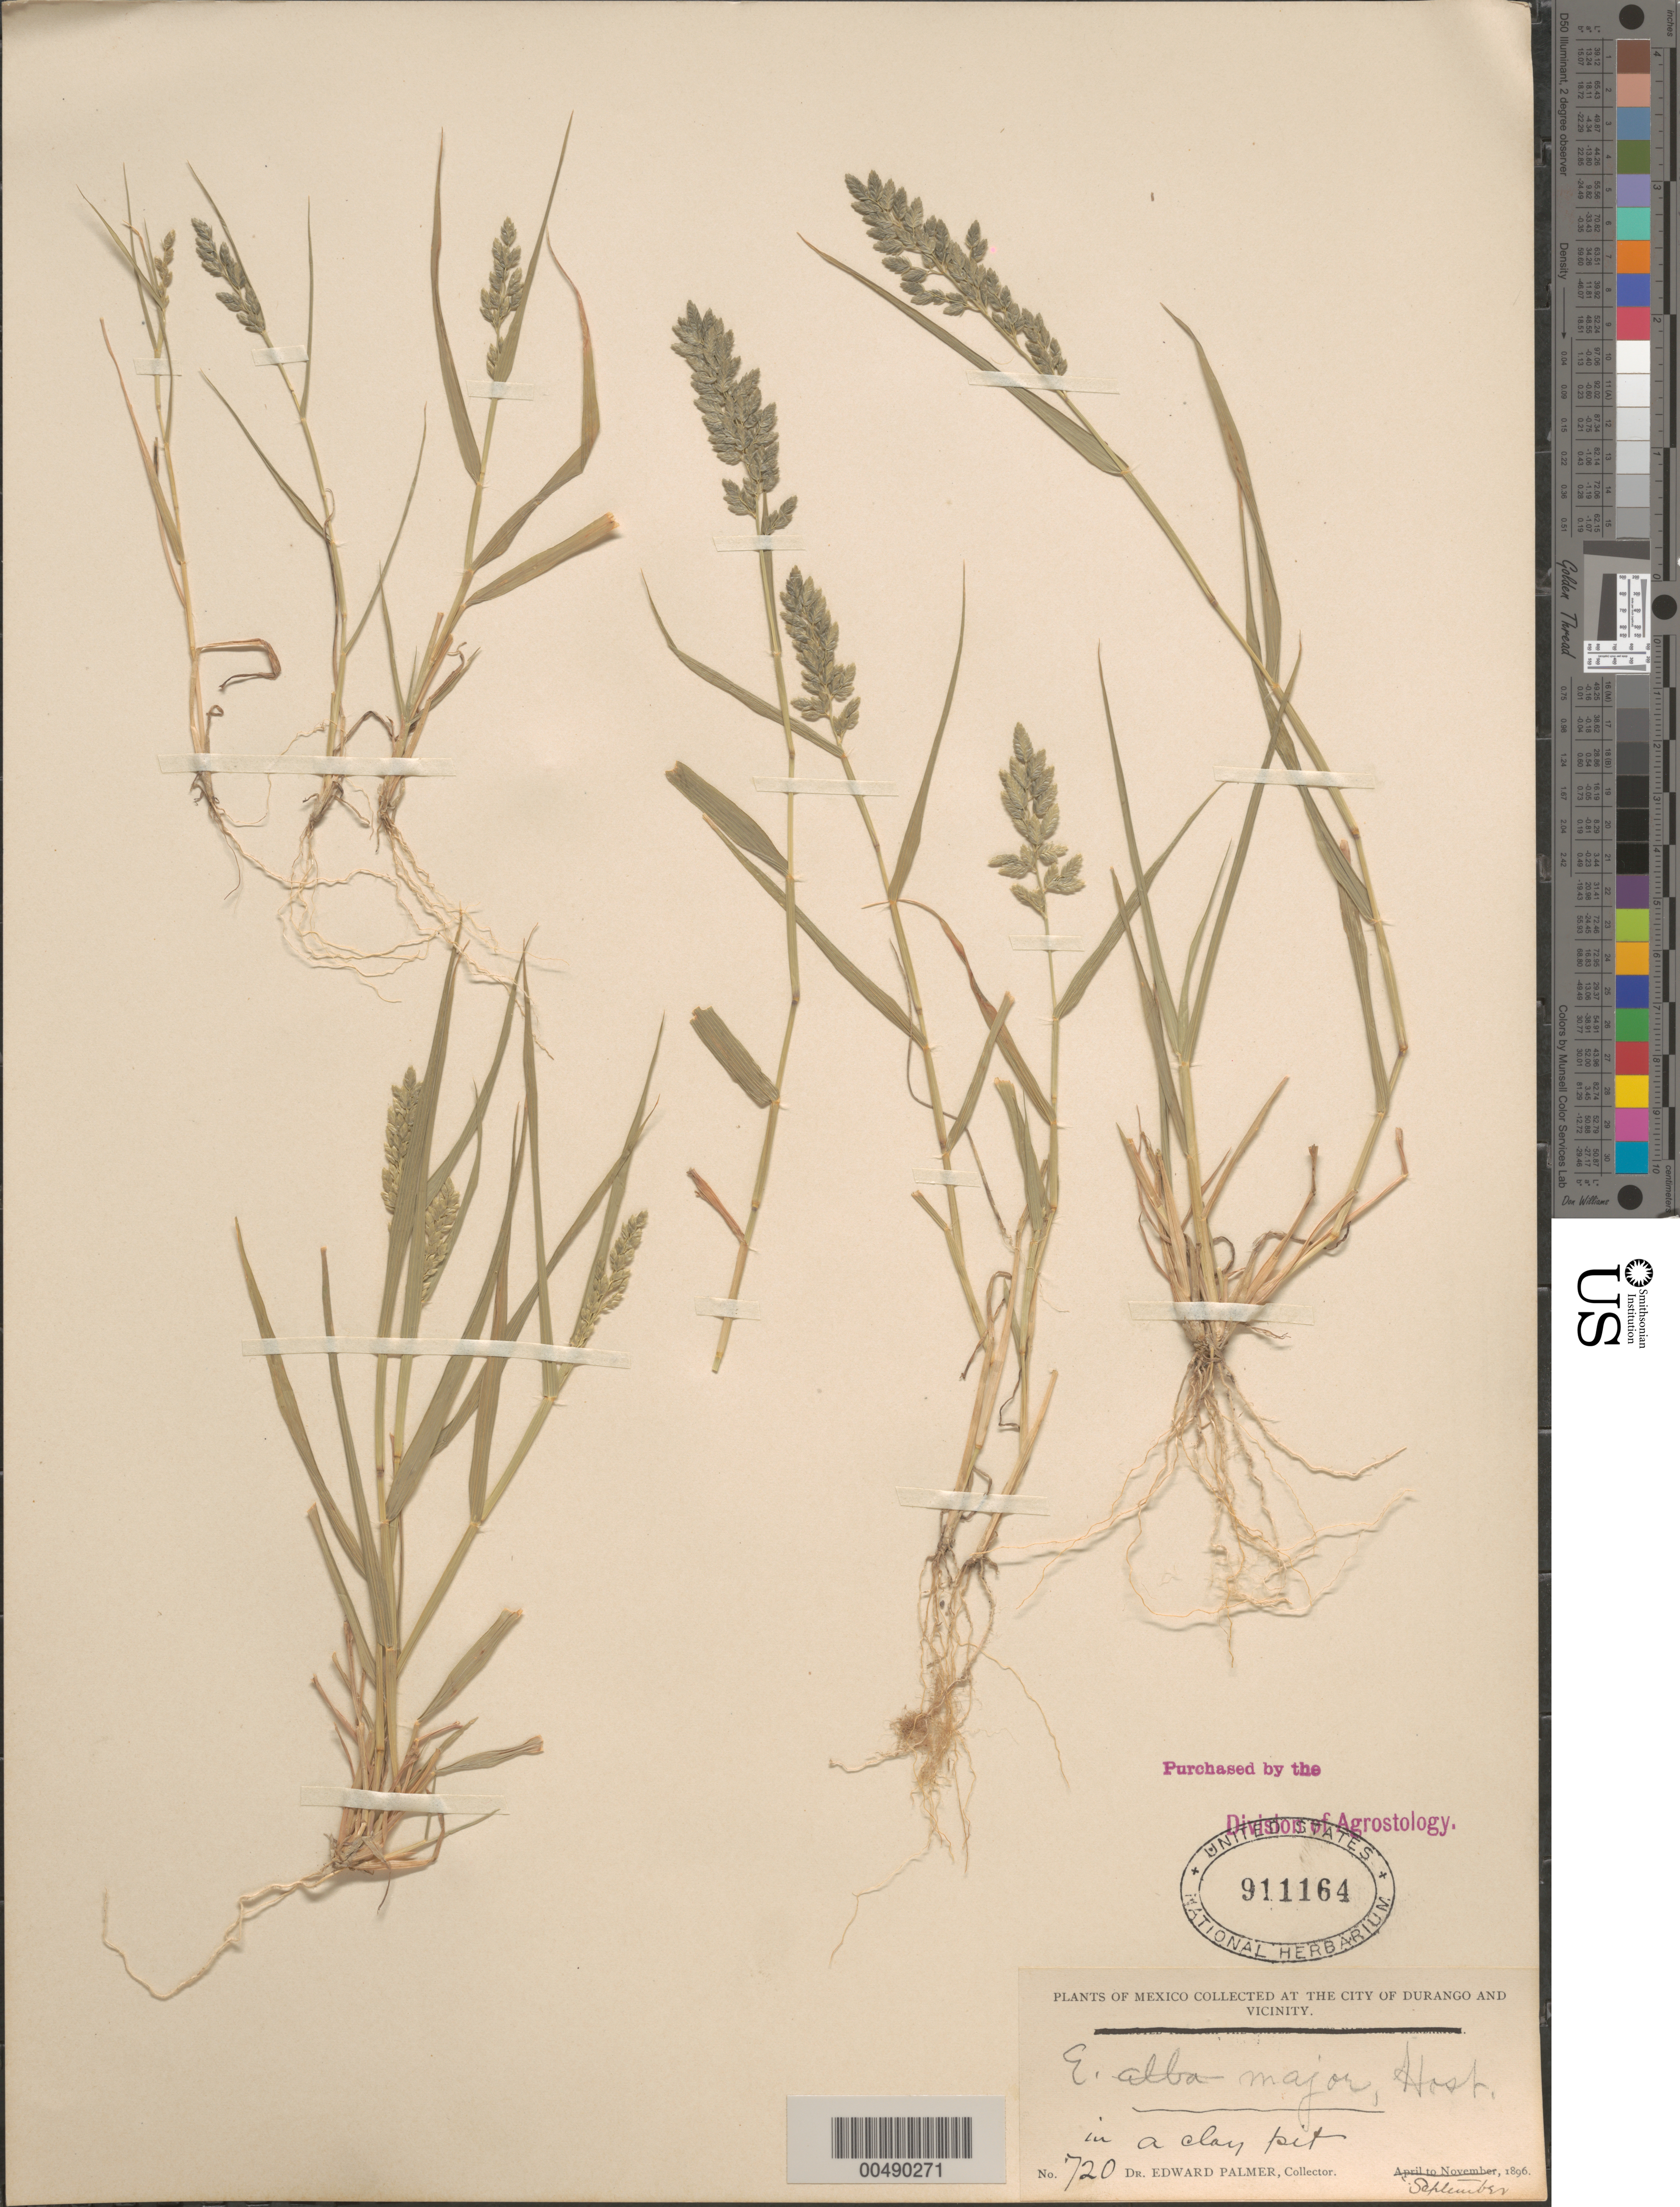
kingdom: Plantae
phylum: Tracheophyta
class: Liliopsida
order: Poales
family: Poaceae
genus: Eragrostis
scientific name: Eragrostis cilianensis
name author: (Bellardi) Vignolo ex Janch.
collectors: E. Palmer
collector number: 720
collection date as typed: Sep 1896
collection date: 1896-09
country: Mexico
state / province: Durango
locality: City of Durango and vicinity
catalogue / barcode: US 911164